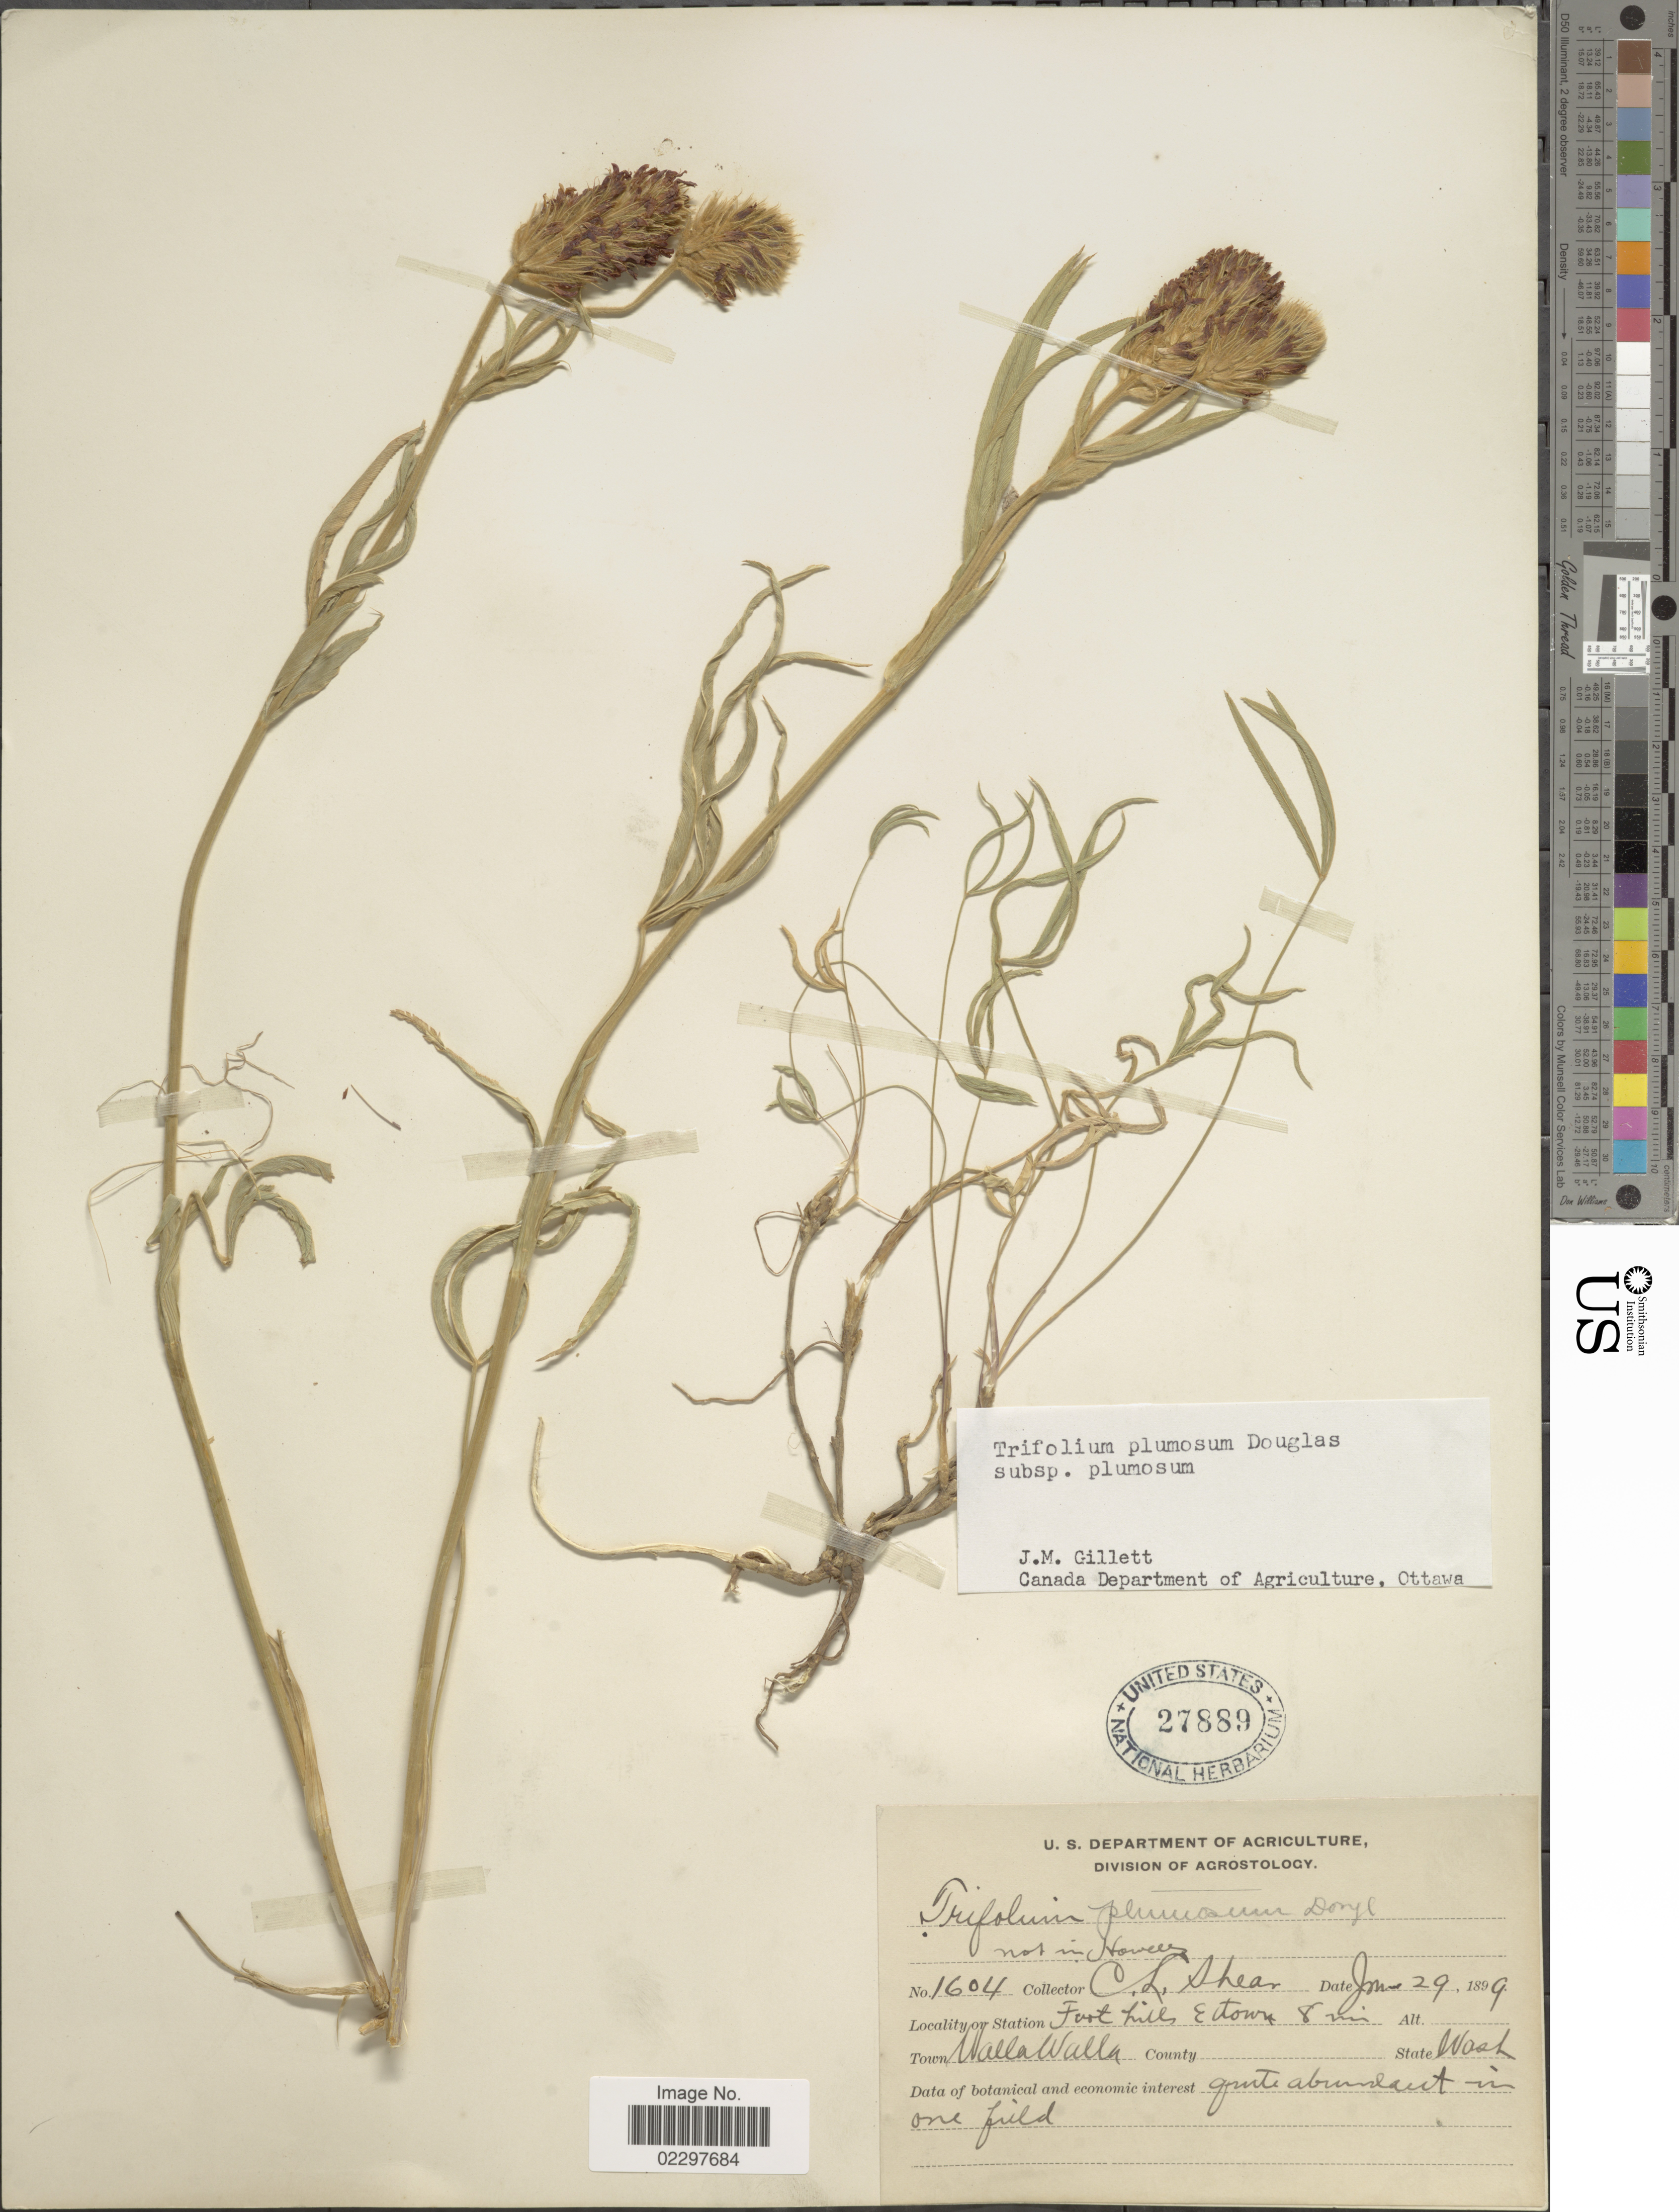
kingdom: Plantae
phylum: Tracheophyta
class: Magnoliopsida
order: Fabales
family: Fabaceae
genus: Trifolium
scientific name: Trifolium plumosum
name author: Hook.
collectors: C. L. Shear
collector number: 1604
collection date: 1899-06-29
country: United States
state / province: Washington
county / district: Walla Walla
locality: Foothills E town 8 mi, Walla Walla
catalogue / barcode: US 27889